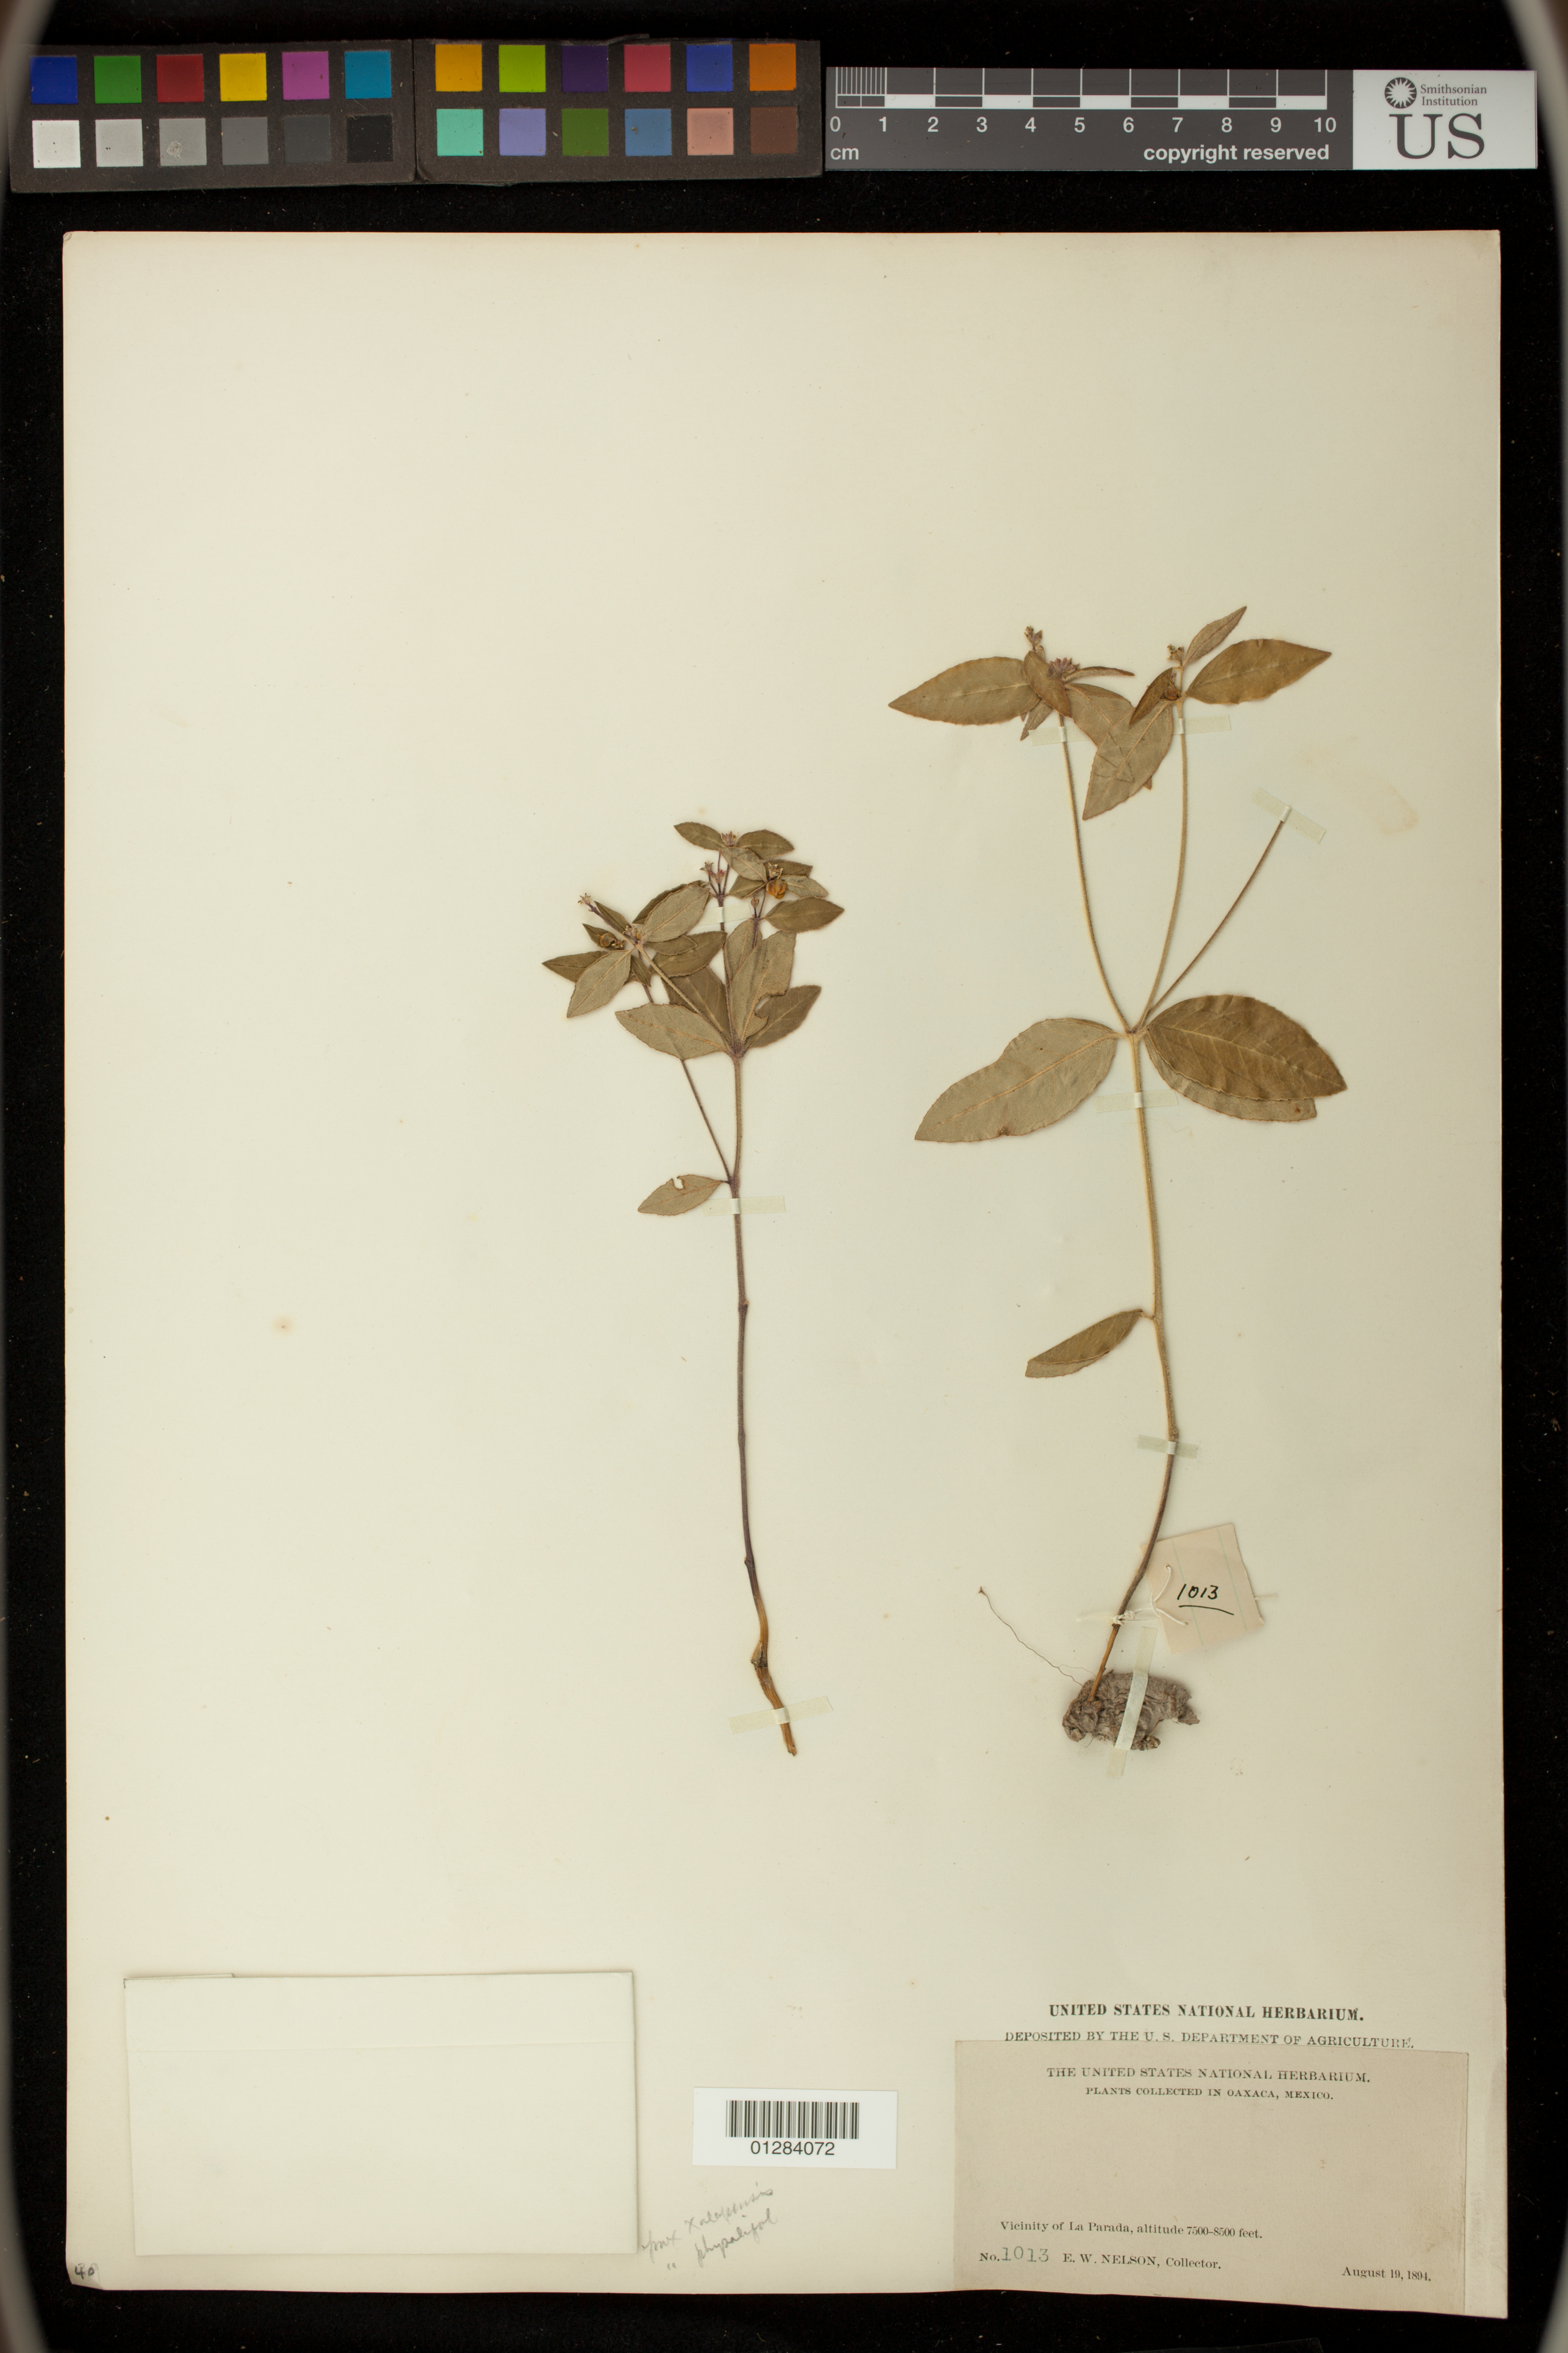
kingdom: Plantae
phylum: Tracheophyta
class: Magnoliopsida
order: Malpighiales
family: Euphorbiaceae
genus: Euphorbia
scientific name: Euphorbia ixtlana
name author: Huft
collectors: E. W. Nelson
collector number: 1013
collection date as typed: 19 Aug 1894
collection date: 1894-08-19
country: Mexico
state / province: Oaxaca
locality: Vicinity of La Parada.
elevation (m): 2286